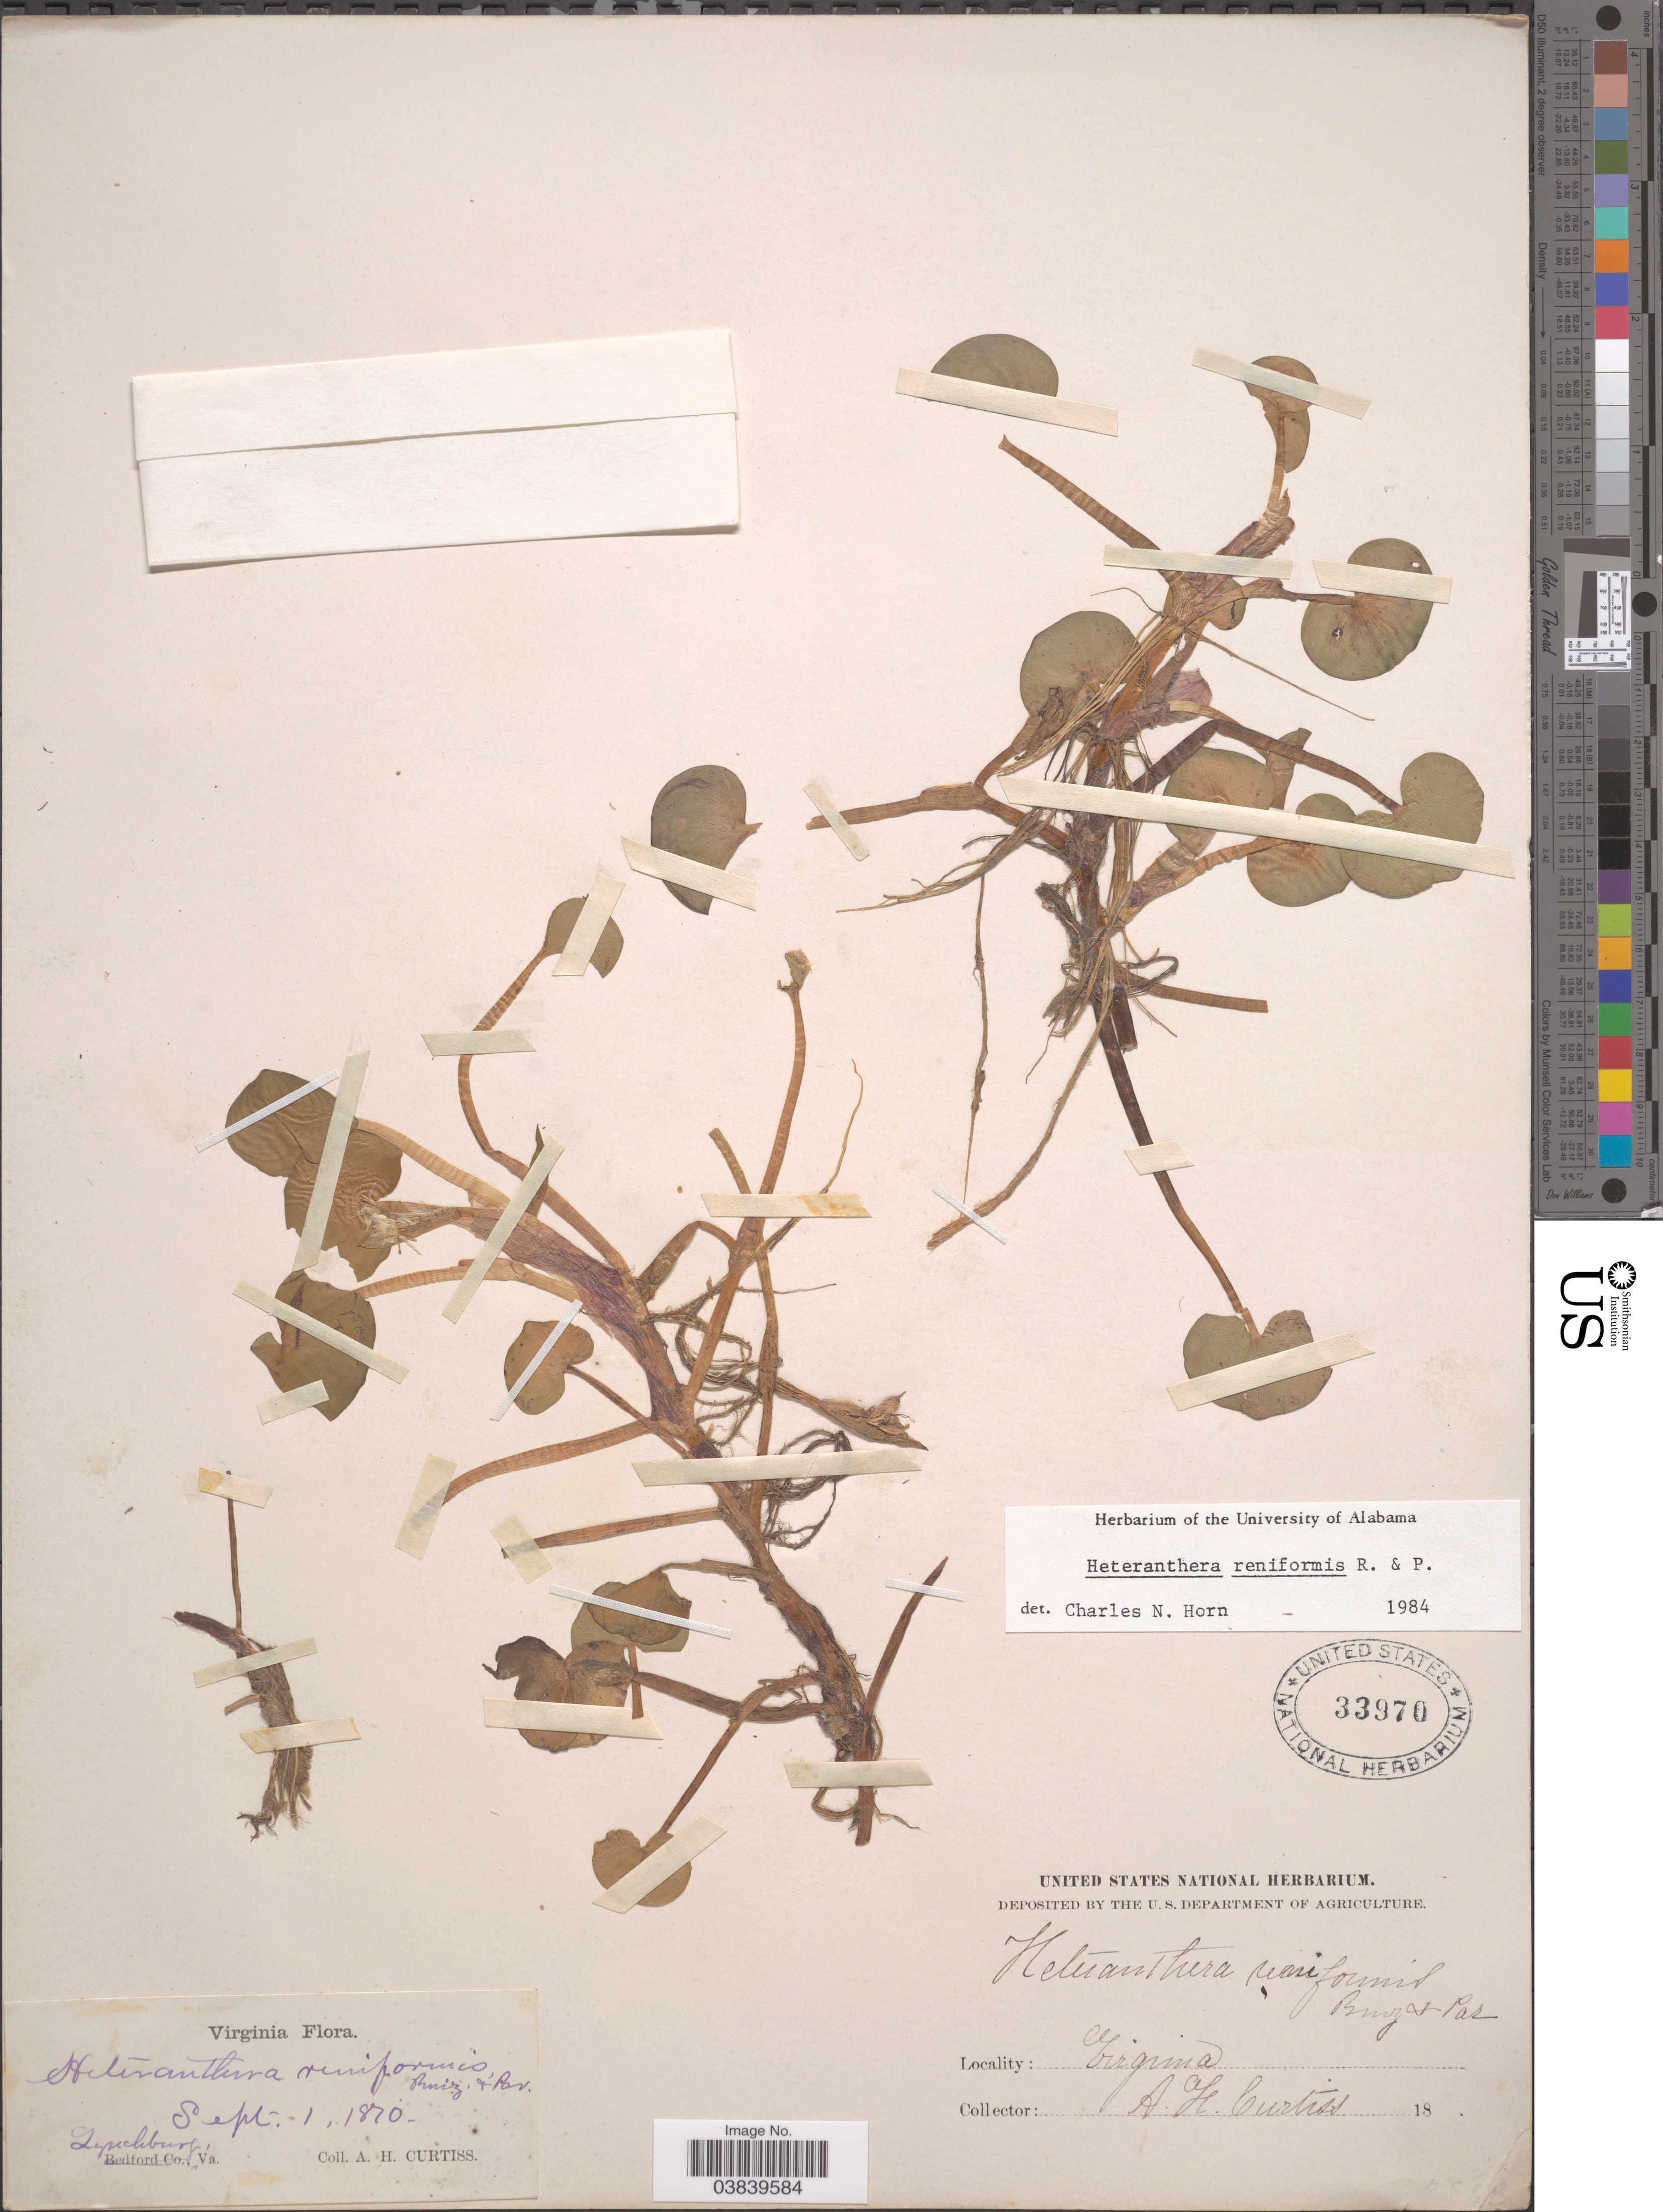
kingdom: Plantae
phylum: Tracheophyta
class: Liliopsida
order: Commelinales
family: Pontederiaceae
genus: Heteranthera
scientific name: Heteranthera reniformis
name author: Ruiz & Pav.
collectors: A. H. Curtiss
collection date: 1870-09-01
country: United States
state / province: Virginia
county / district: City of Lynchburg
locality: Lynchburg.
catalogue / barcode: US 33970